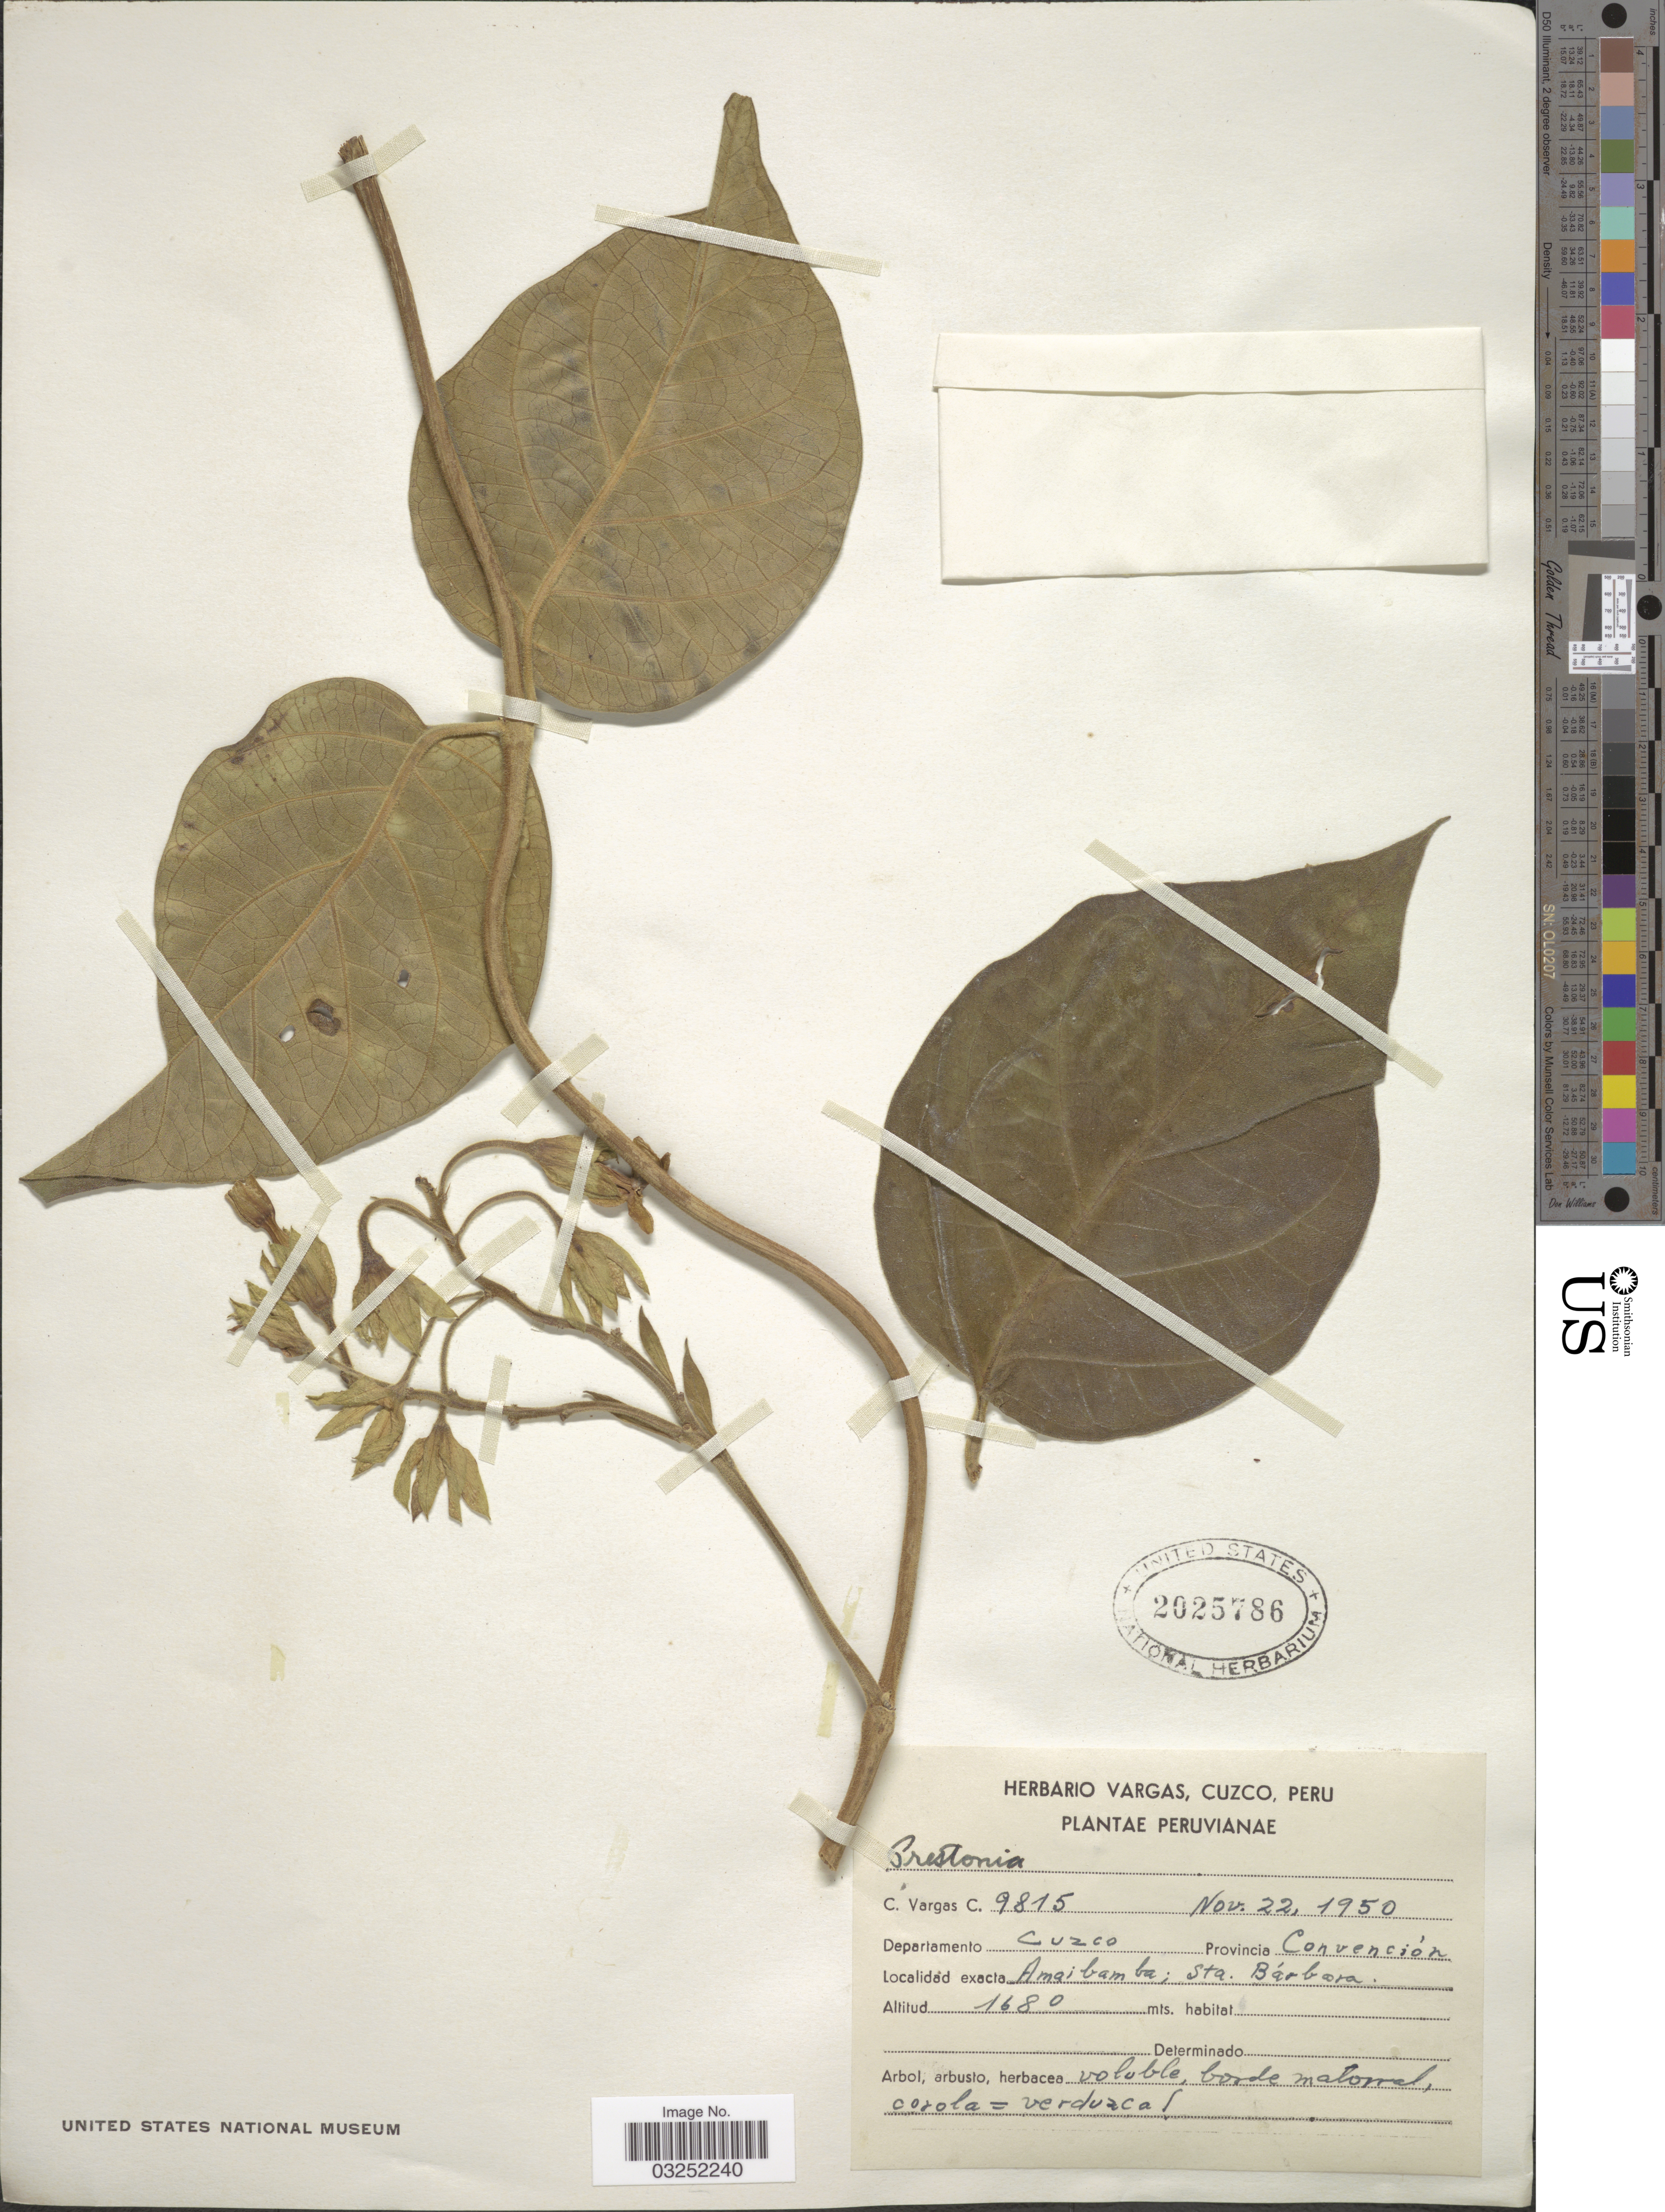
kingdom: Plantae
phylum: Tracheophyta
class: Magnoliopsida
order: Gentianales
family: Apocynaceae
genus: Prestonia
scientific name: Prestonia sp.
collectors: C. Vargas Calderón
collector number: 9815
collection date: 1950-11-22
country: Peru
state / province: Cusco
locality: Departamento Cuzco, Provincia Convención, Amaibamba; Sta. Bárbara.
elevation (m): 1680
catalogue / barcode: US 2025786